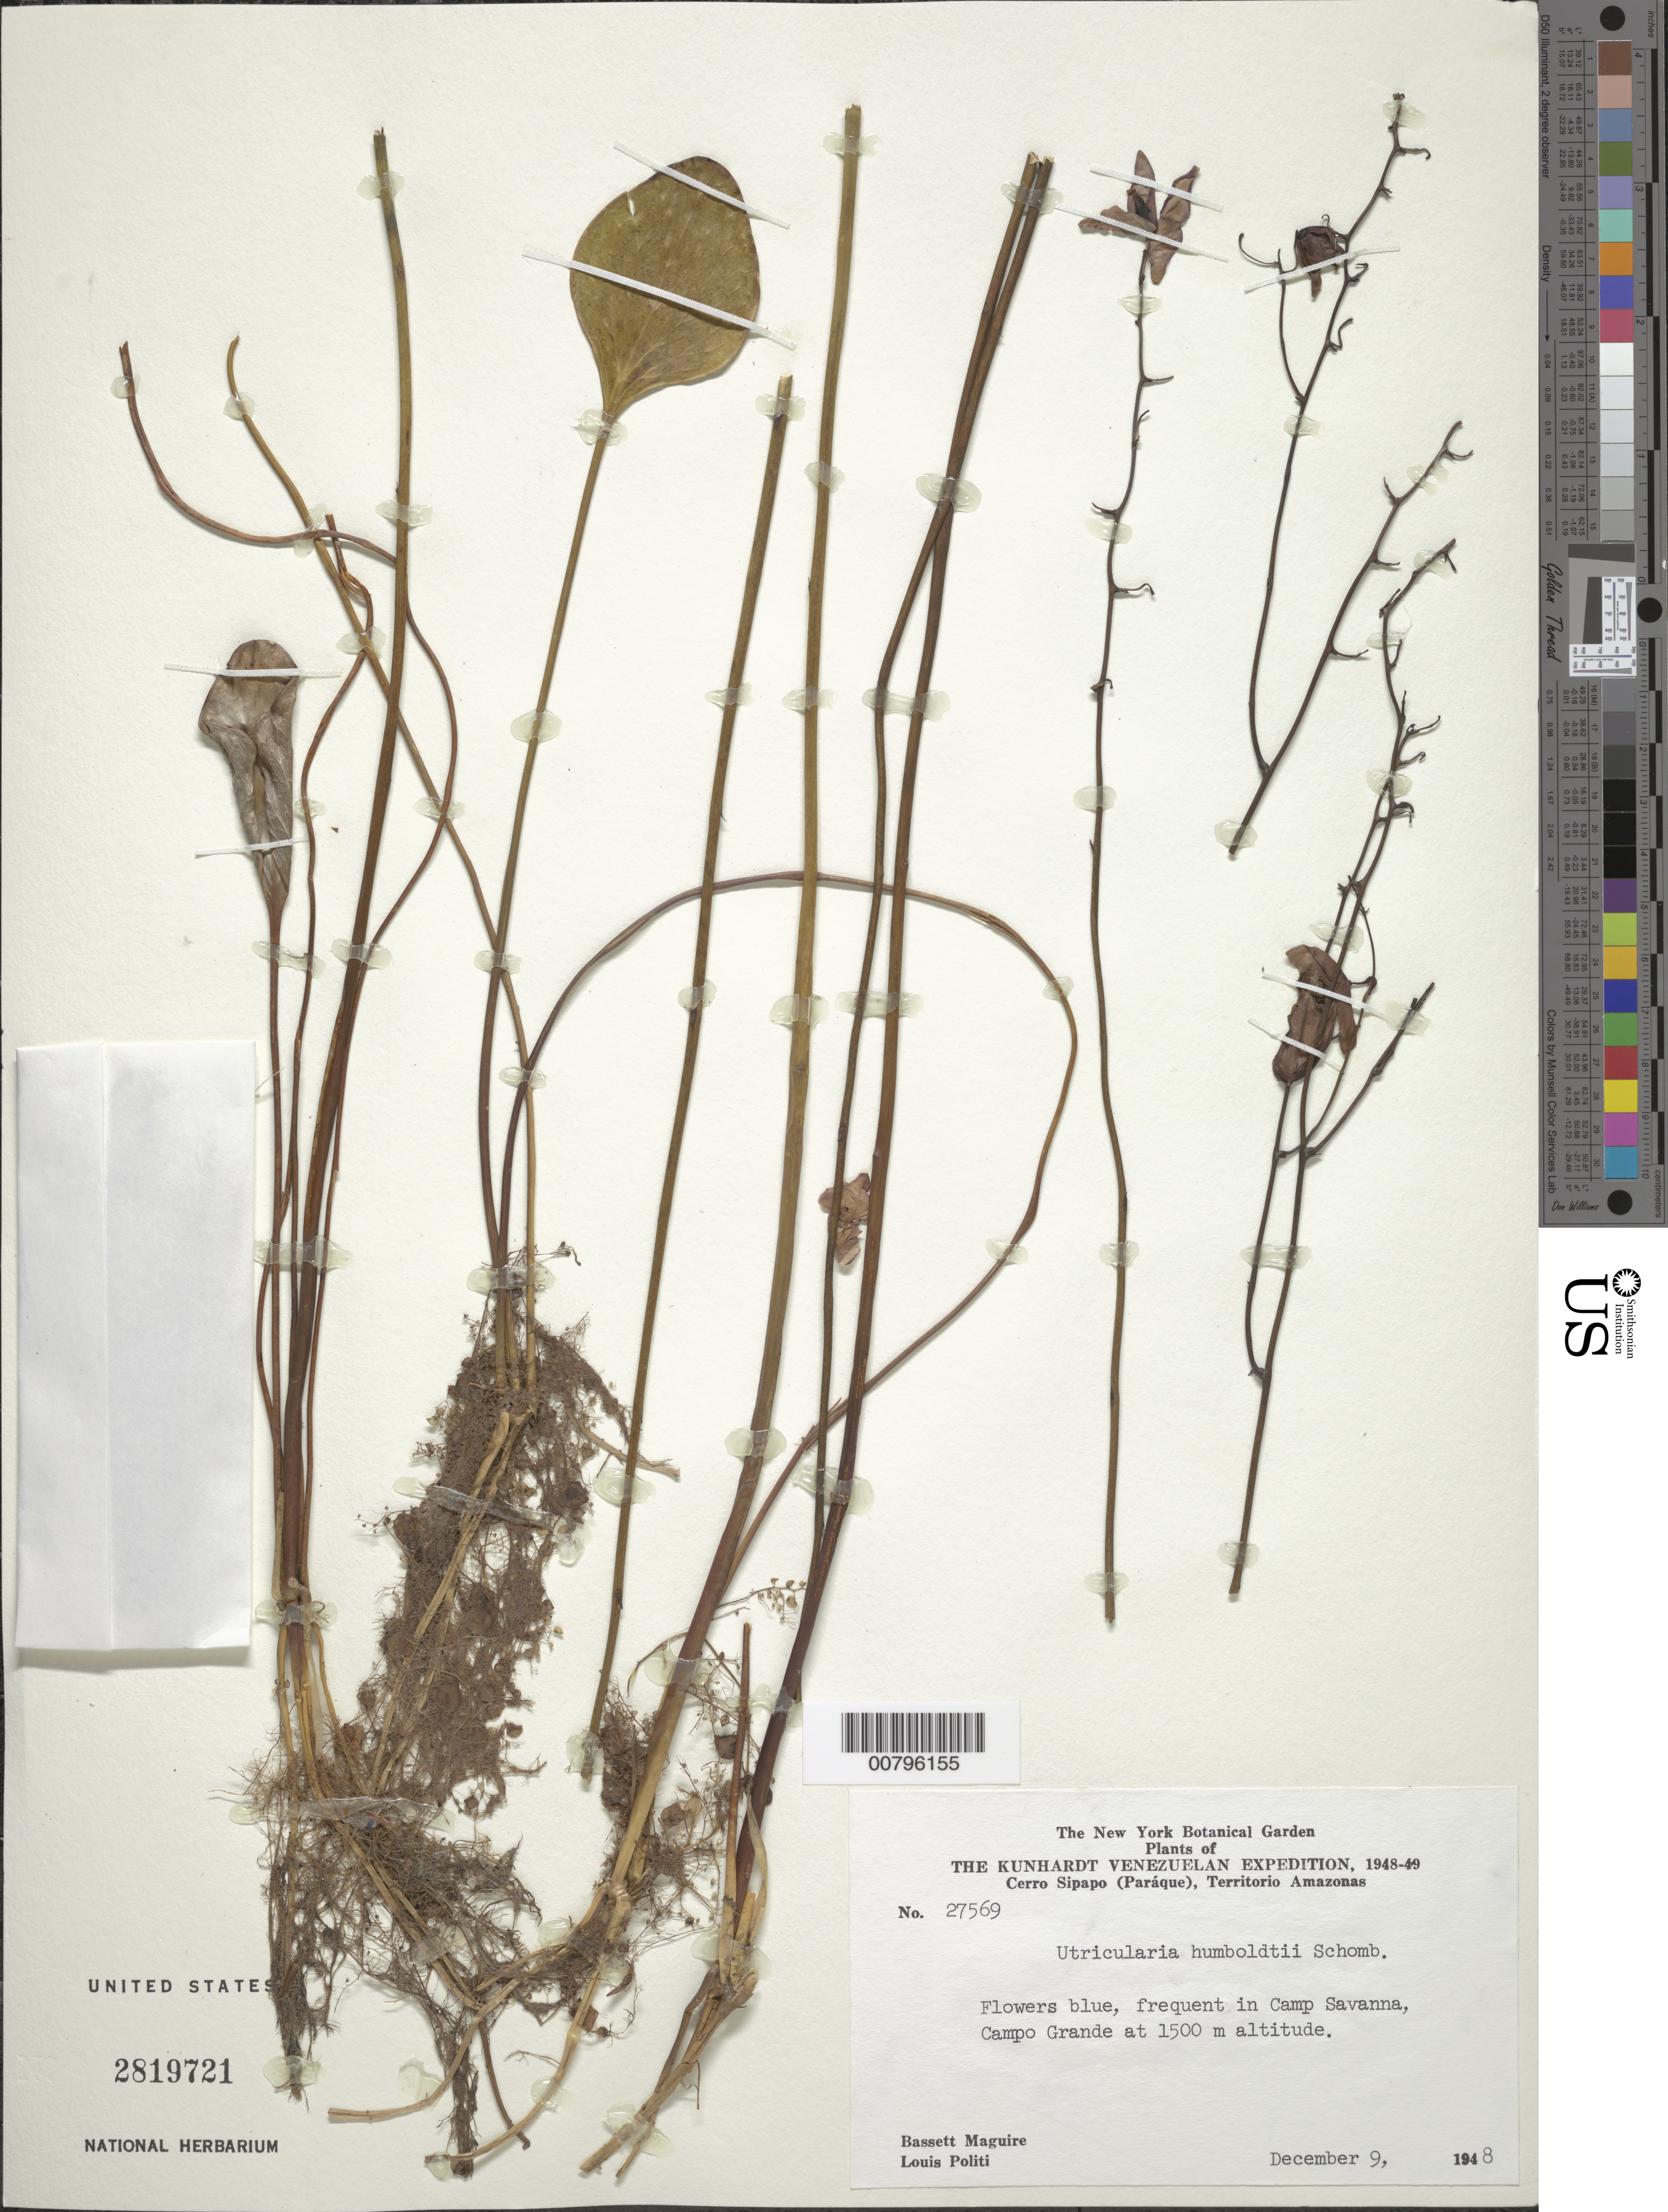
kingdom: Plantae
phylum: Tracheophyta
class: Magnoliopsida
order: Lamiales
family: Lentibulariaceae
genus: Utricularia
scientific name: Utricularia humboldtii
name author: R.H. Schomb.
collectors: B. Maguire & L. Politi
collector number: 27569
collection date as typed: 9-Dec-48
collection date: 1948-12-09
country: Venezuela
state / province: Amazonas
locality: Cerro Sipapo (Paráque), Campo Grande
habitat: Camp Savanna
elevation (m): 1500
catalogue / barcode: US 2819721